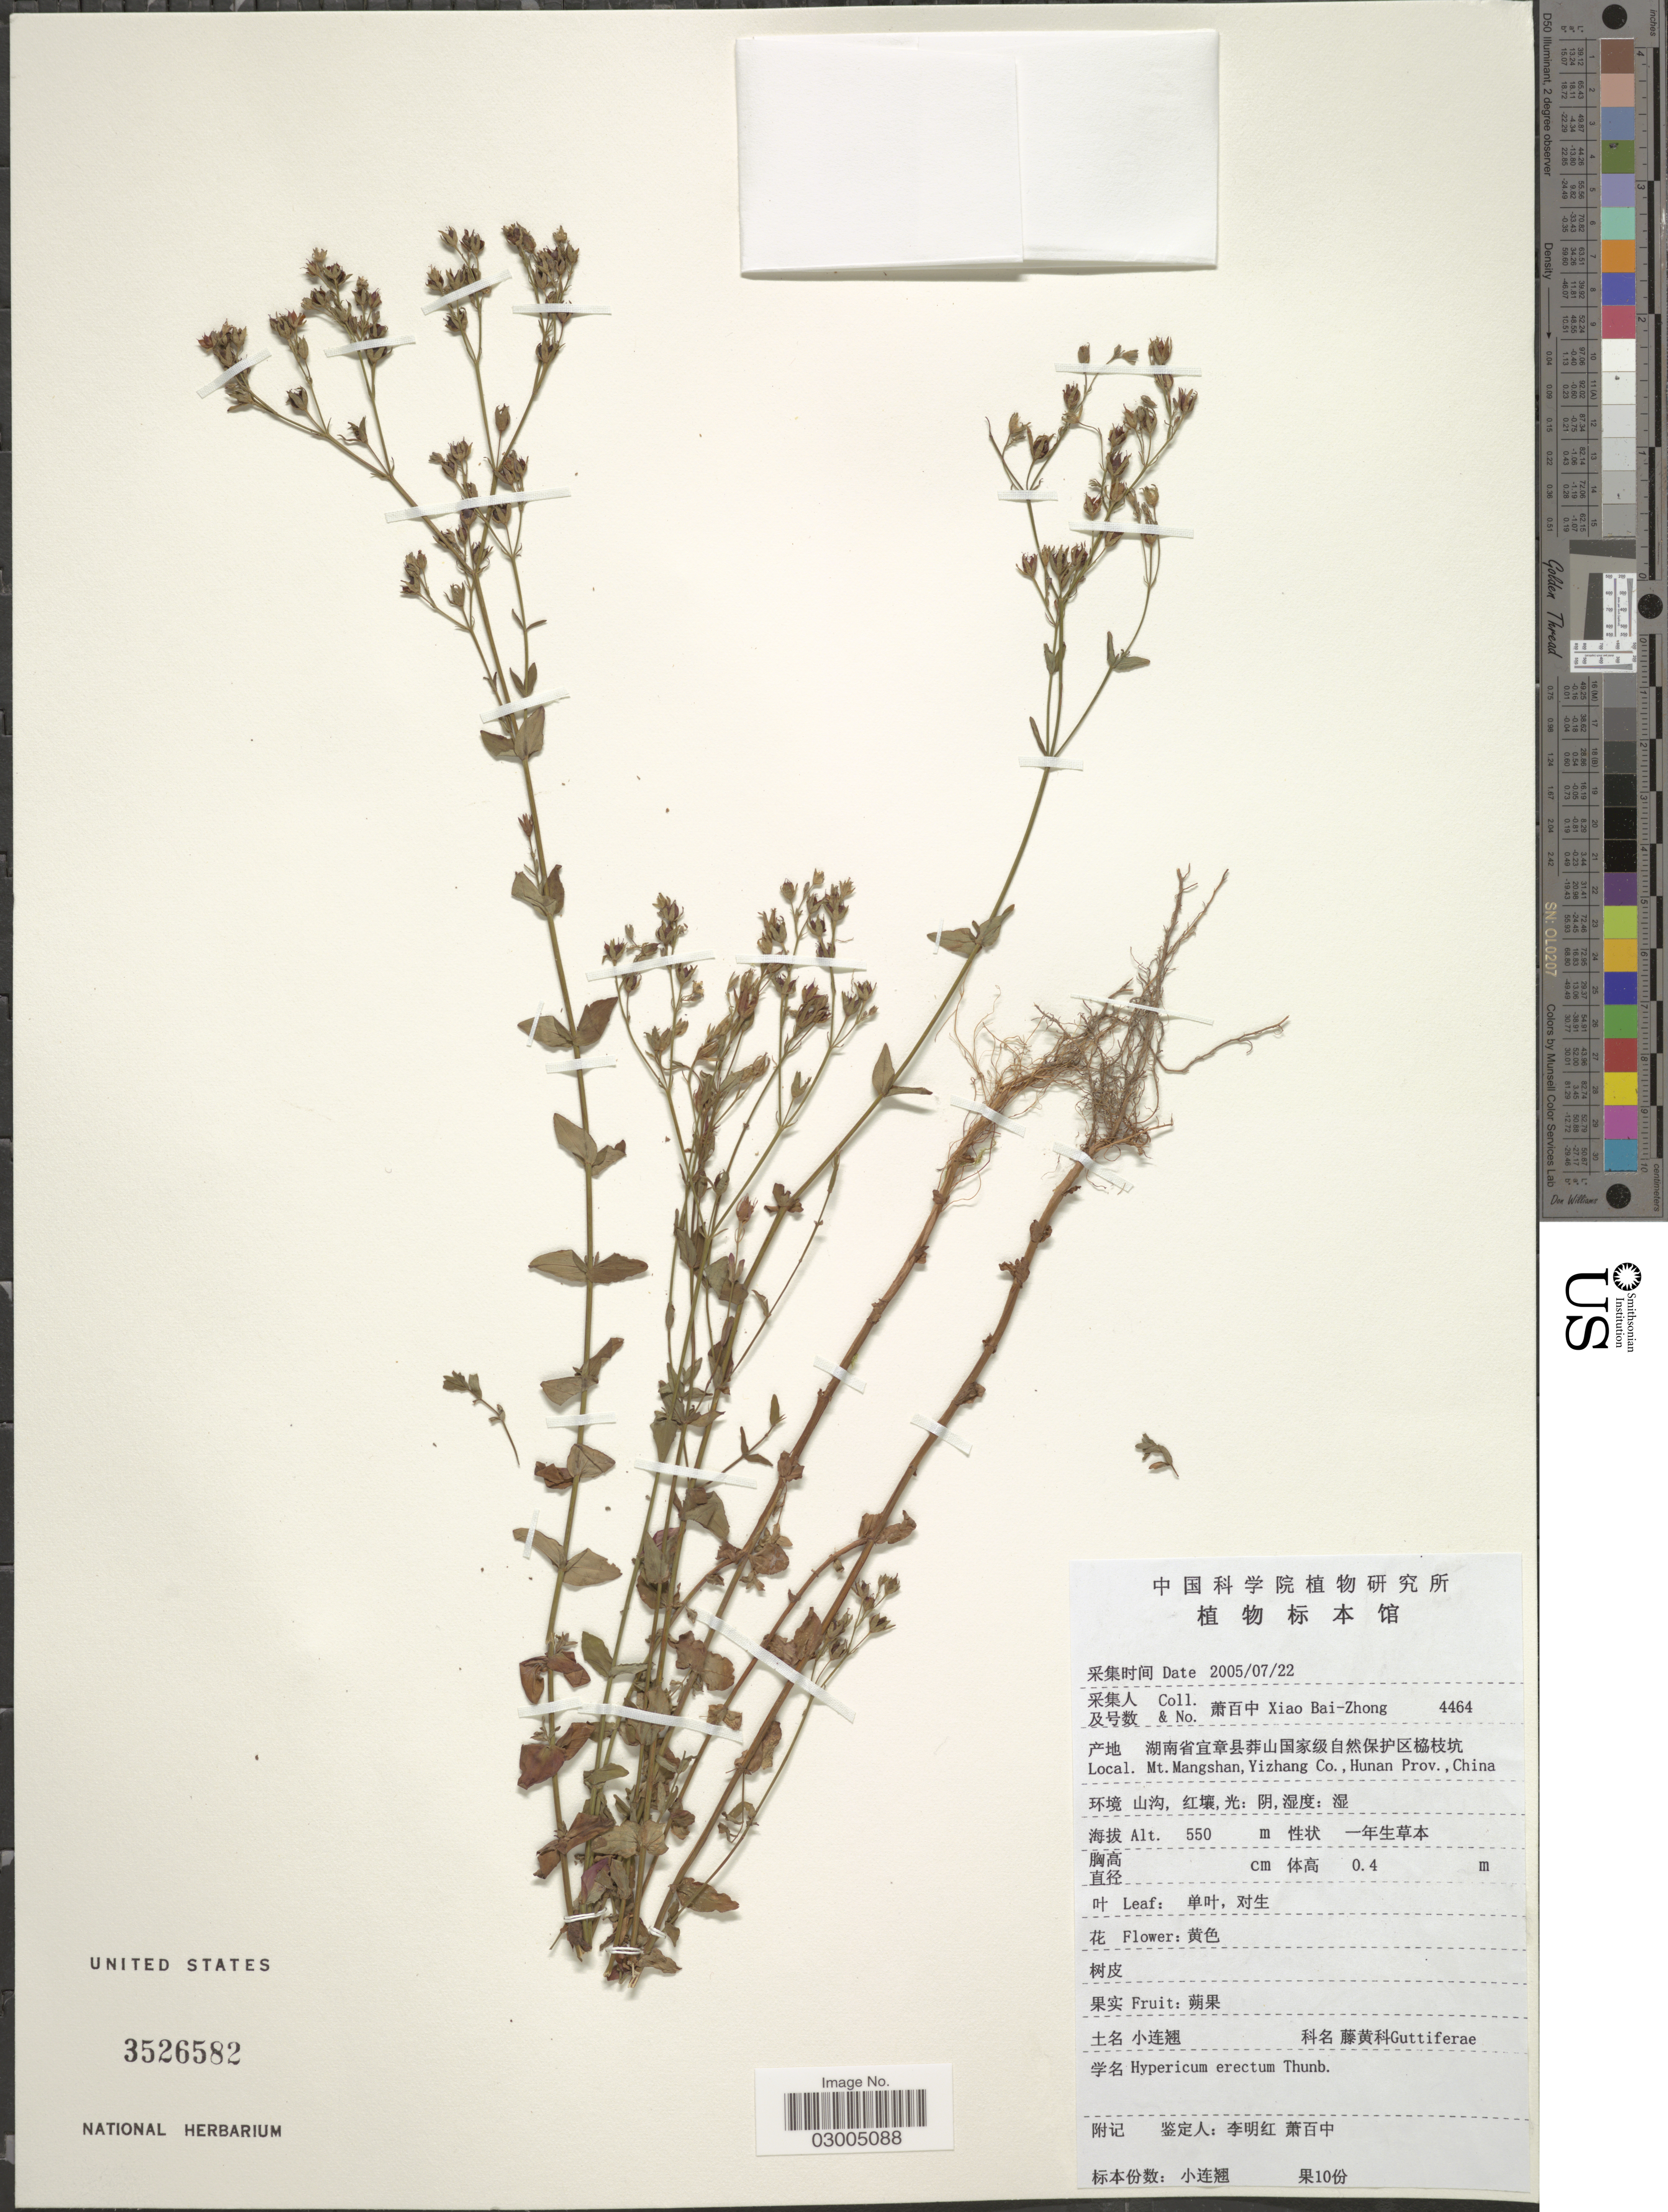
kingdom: Plantae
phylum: Tracheophyta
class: Magnoliopsida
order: Malpighiales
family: Hypericaceae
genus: Hypericum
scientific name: Hypericum erectum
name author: Thunb.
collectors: B. Z. Xiao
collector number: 4464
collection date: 2005-07-22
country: China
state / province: Hunan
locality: Mt. Mangshan, Yizhang Co.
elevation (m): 550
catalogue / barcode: US 3526582